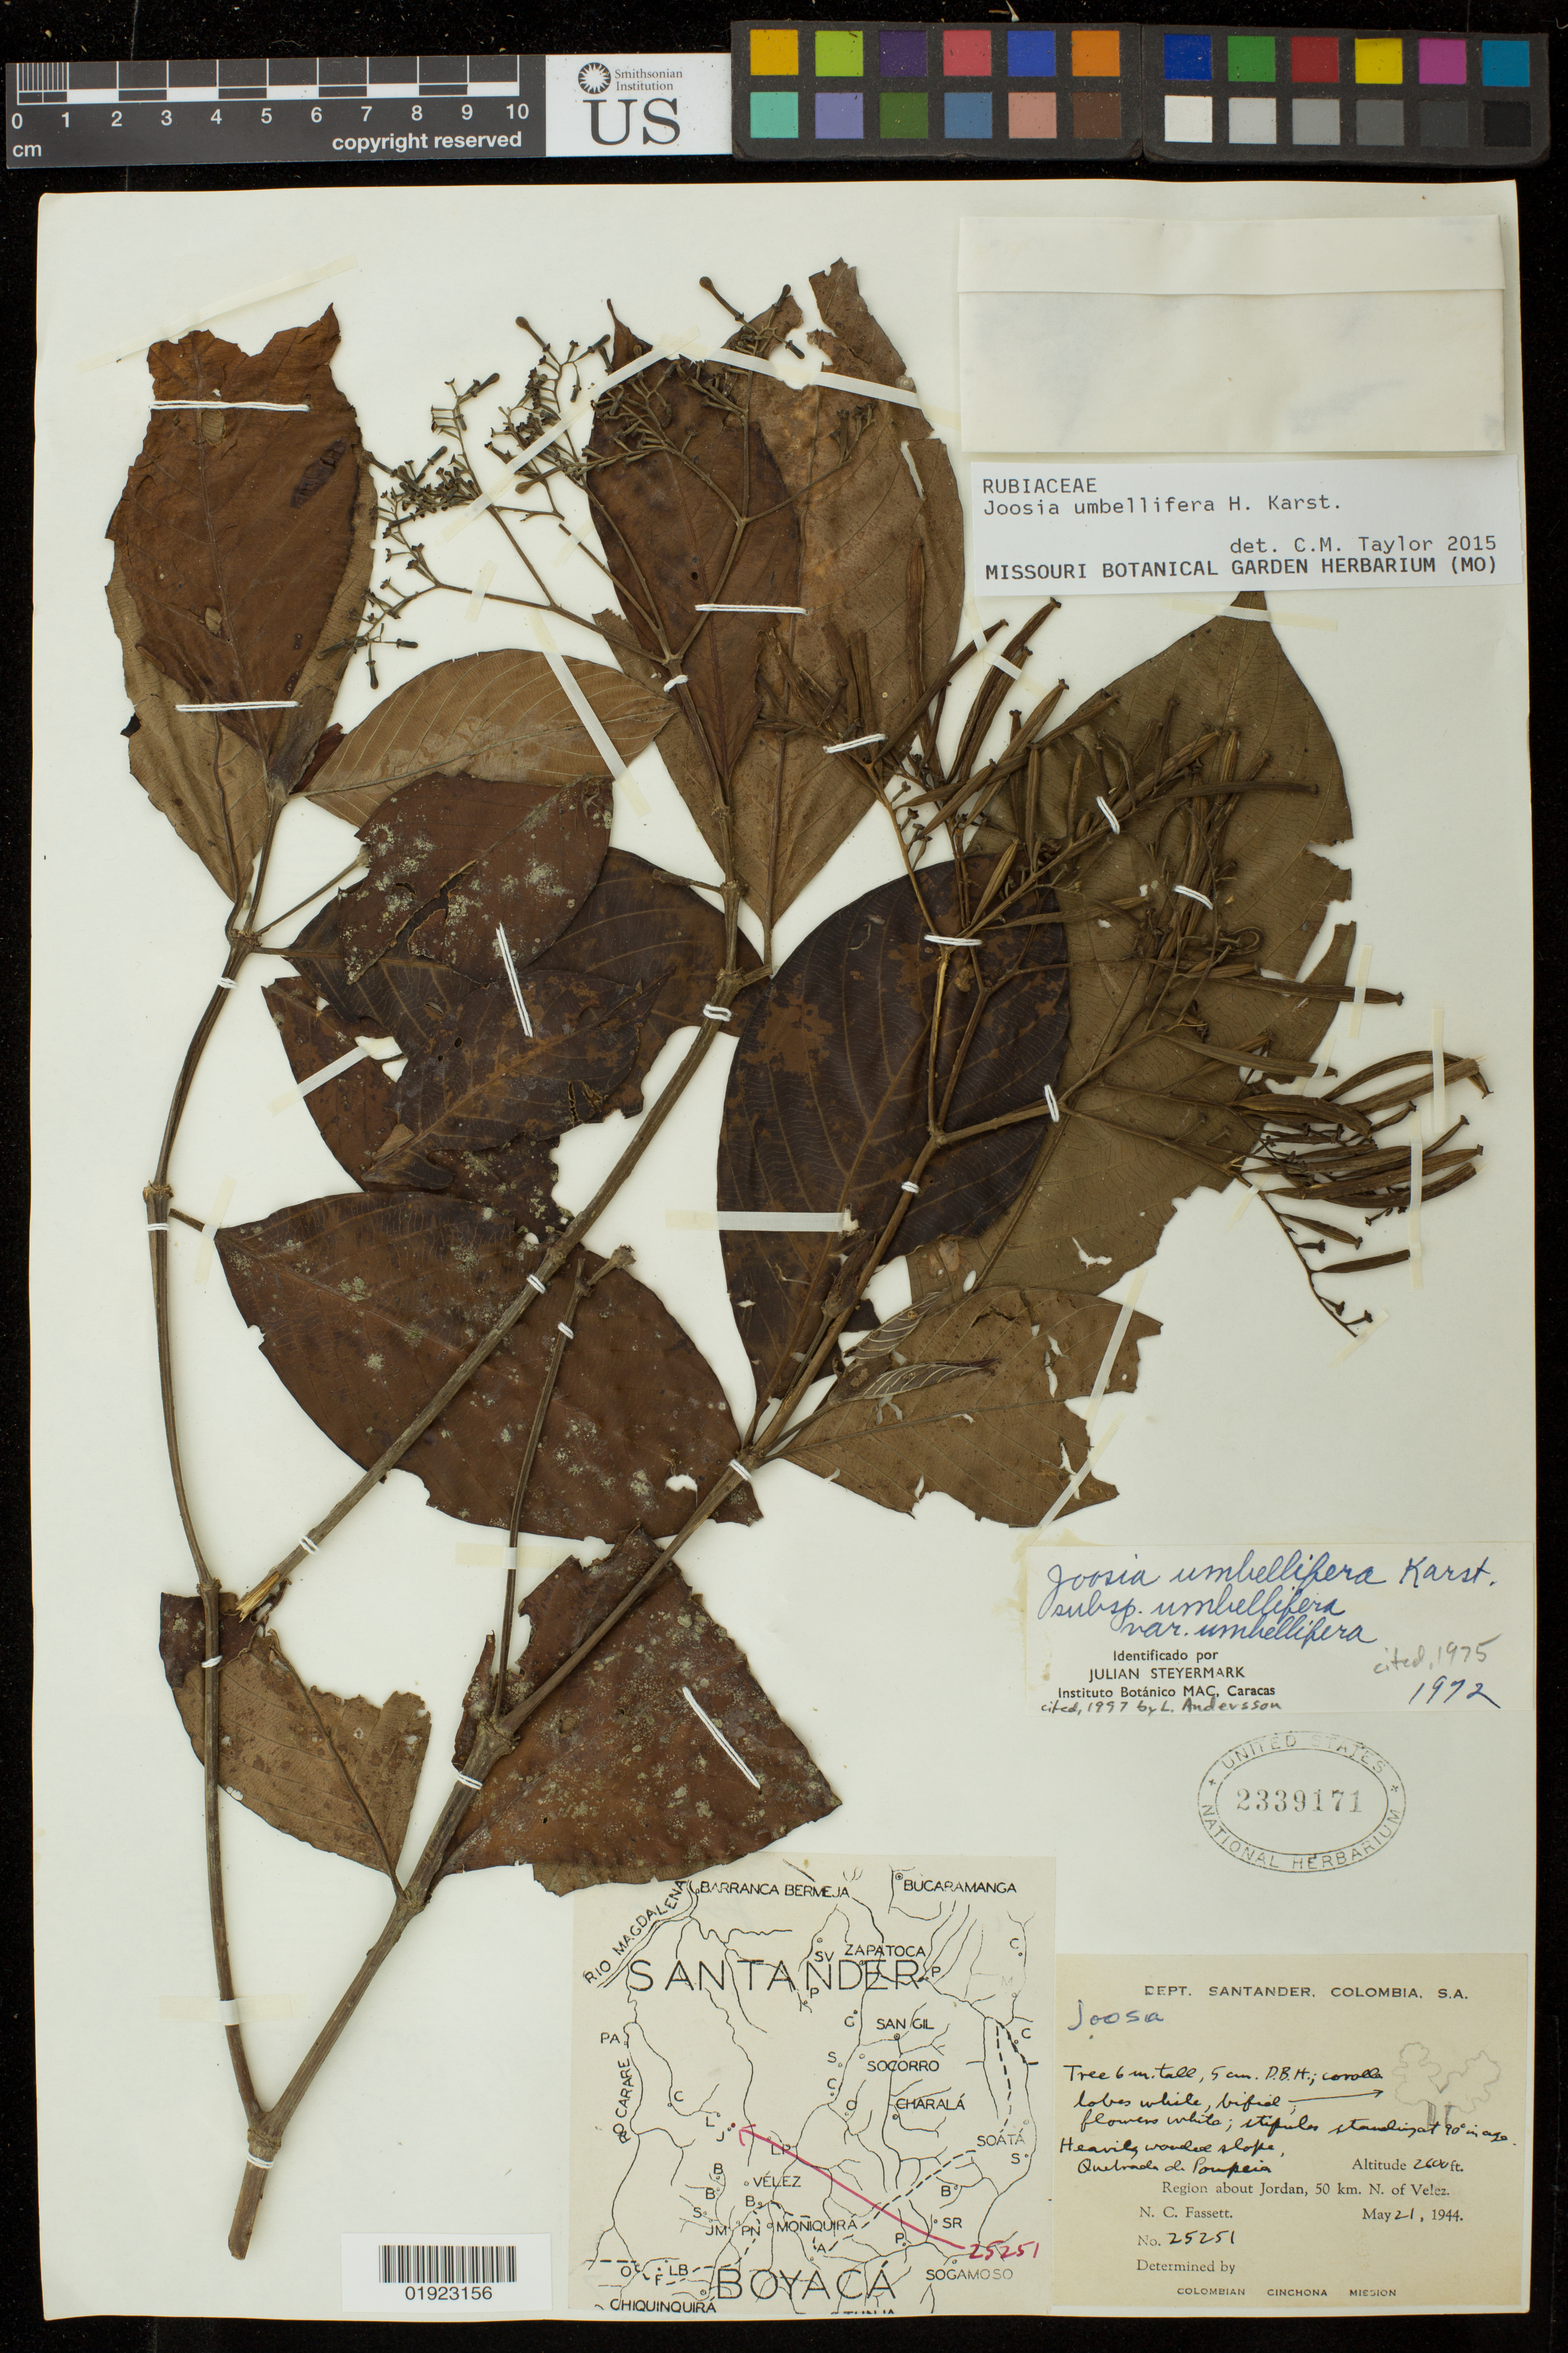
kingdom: Plantae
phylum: Tracheophyta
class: Magnoliopsida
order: Gentianales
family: Rubiaceae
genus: Joosia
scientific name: Joosia umbellifera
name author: H. Karst.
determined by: Taylor, Charlotte M.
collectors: N. C. Fassett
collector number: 25251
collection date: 1944-05-21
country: Colombia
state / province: Santander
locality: San Jeronimo. Region about Jordan, 50 km. N. of Velez. Quebrada de Poupeia.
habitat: Heavily wooded slope.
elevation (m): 792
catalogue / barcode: US 2339171